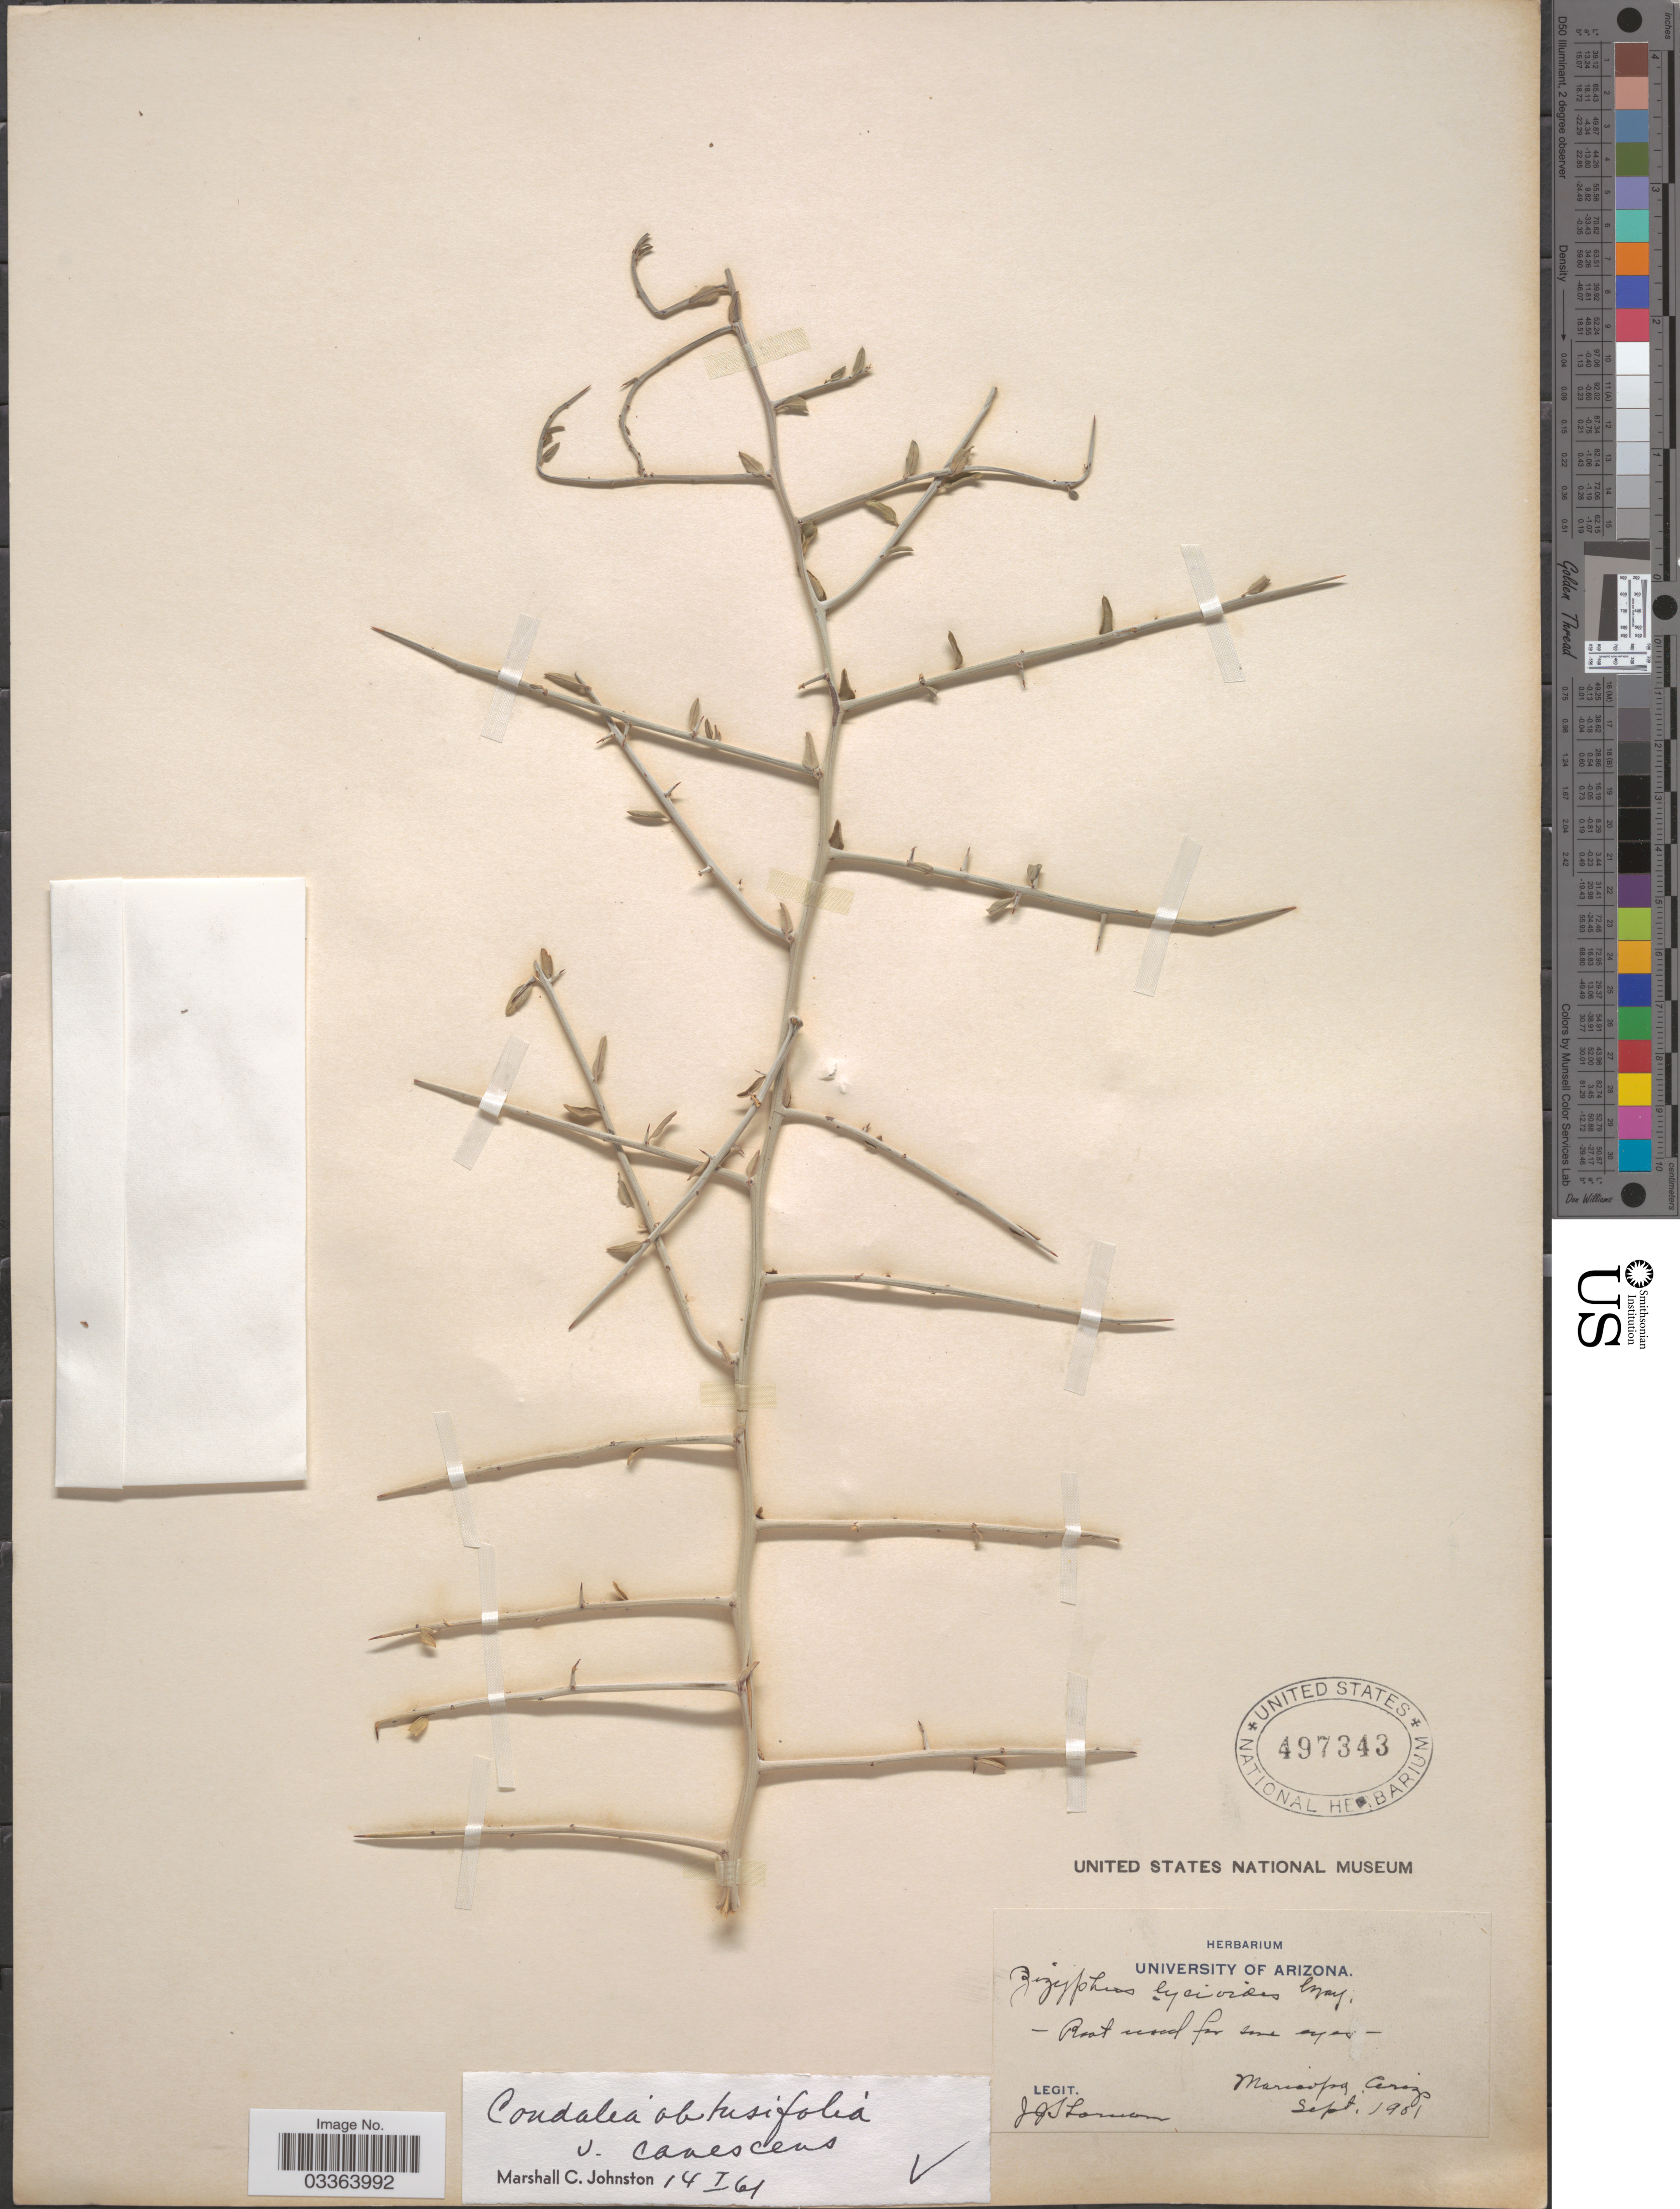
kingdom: Plantae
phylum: Tracheophyta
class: Magnoliopsida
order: Rosales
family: Rhamnaceae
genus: Sarcomphalus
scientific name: Sarcomphalus obtusifolius var. canescens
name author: (A. Gray) Hauenschild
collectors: J. G. Lemmon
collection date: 1901-09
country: United States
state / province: Arizona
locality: Maricopa.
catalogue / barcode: US 497343